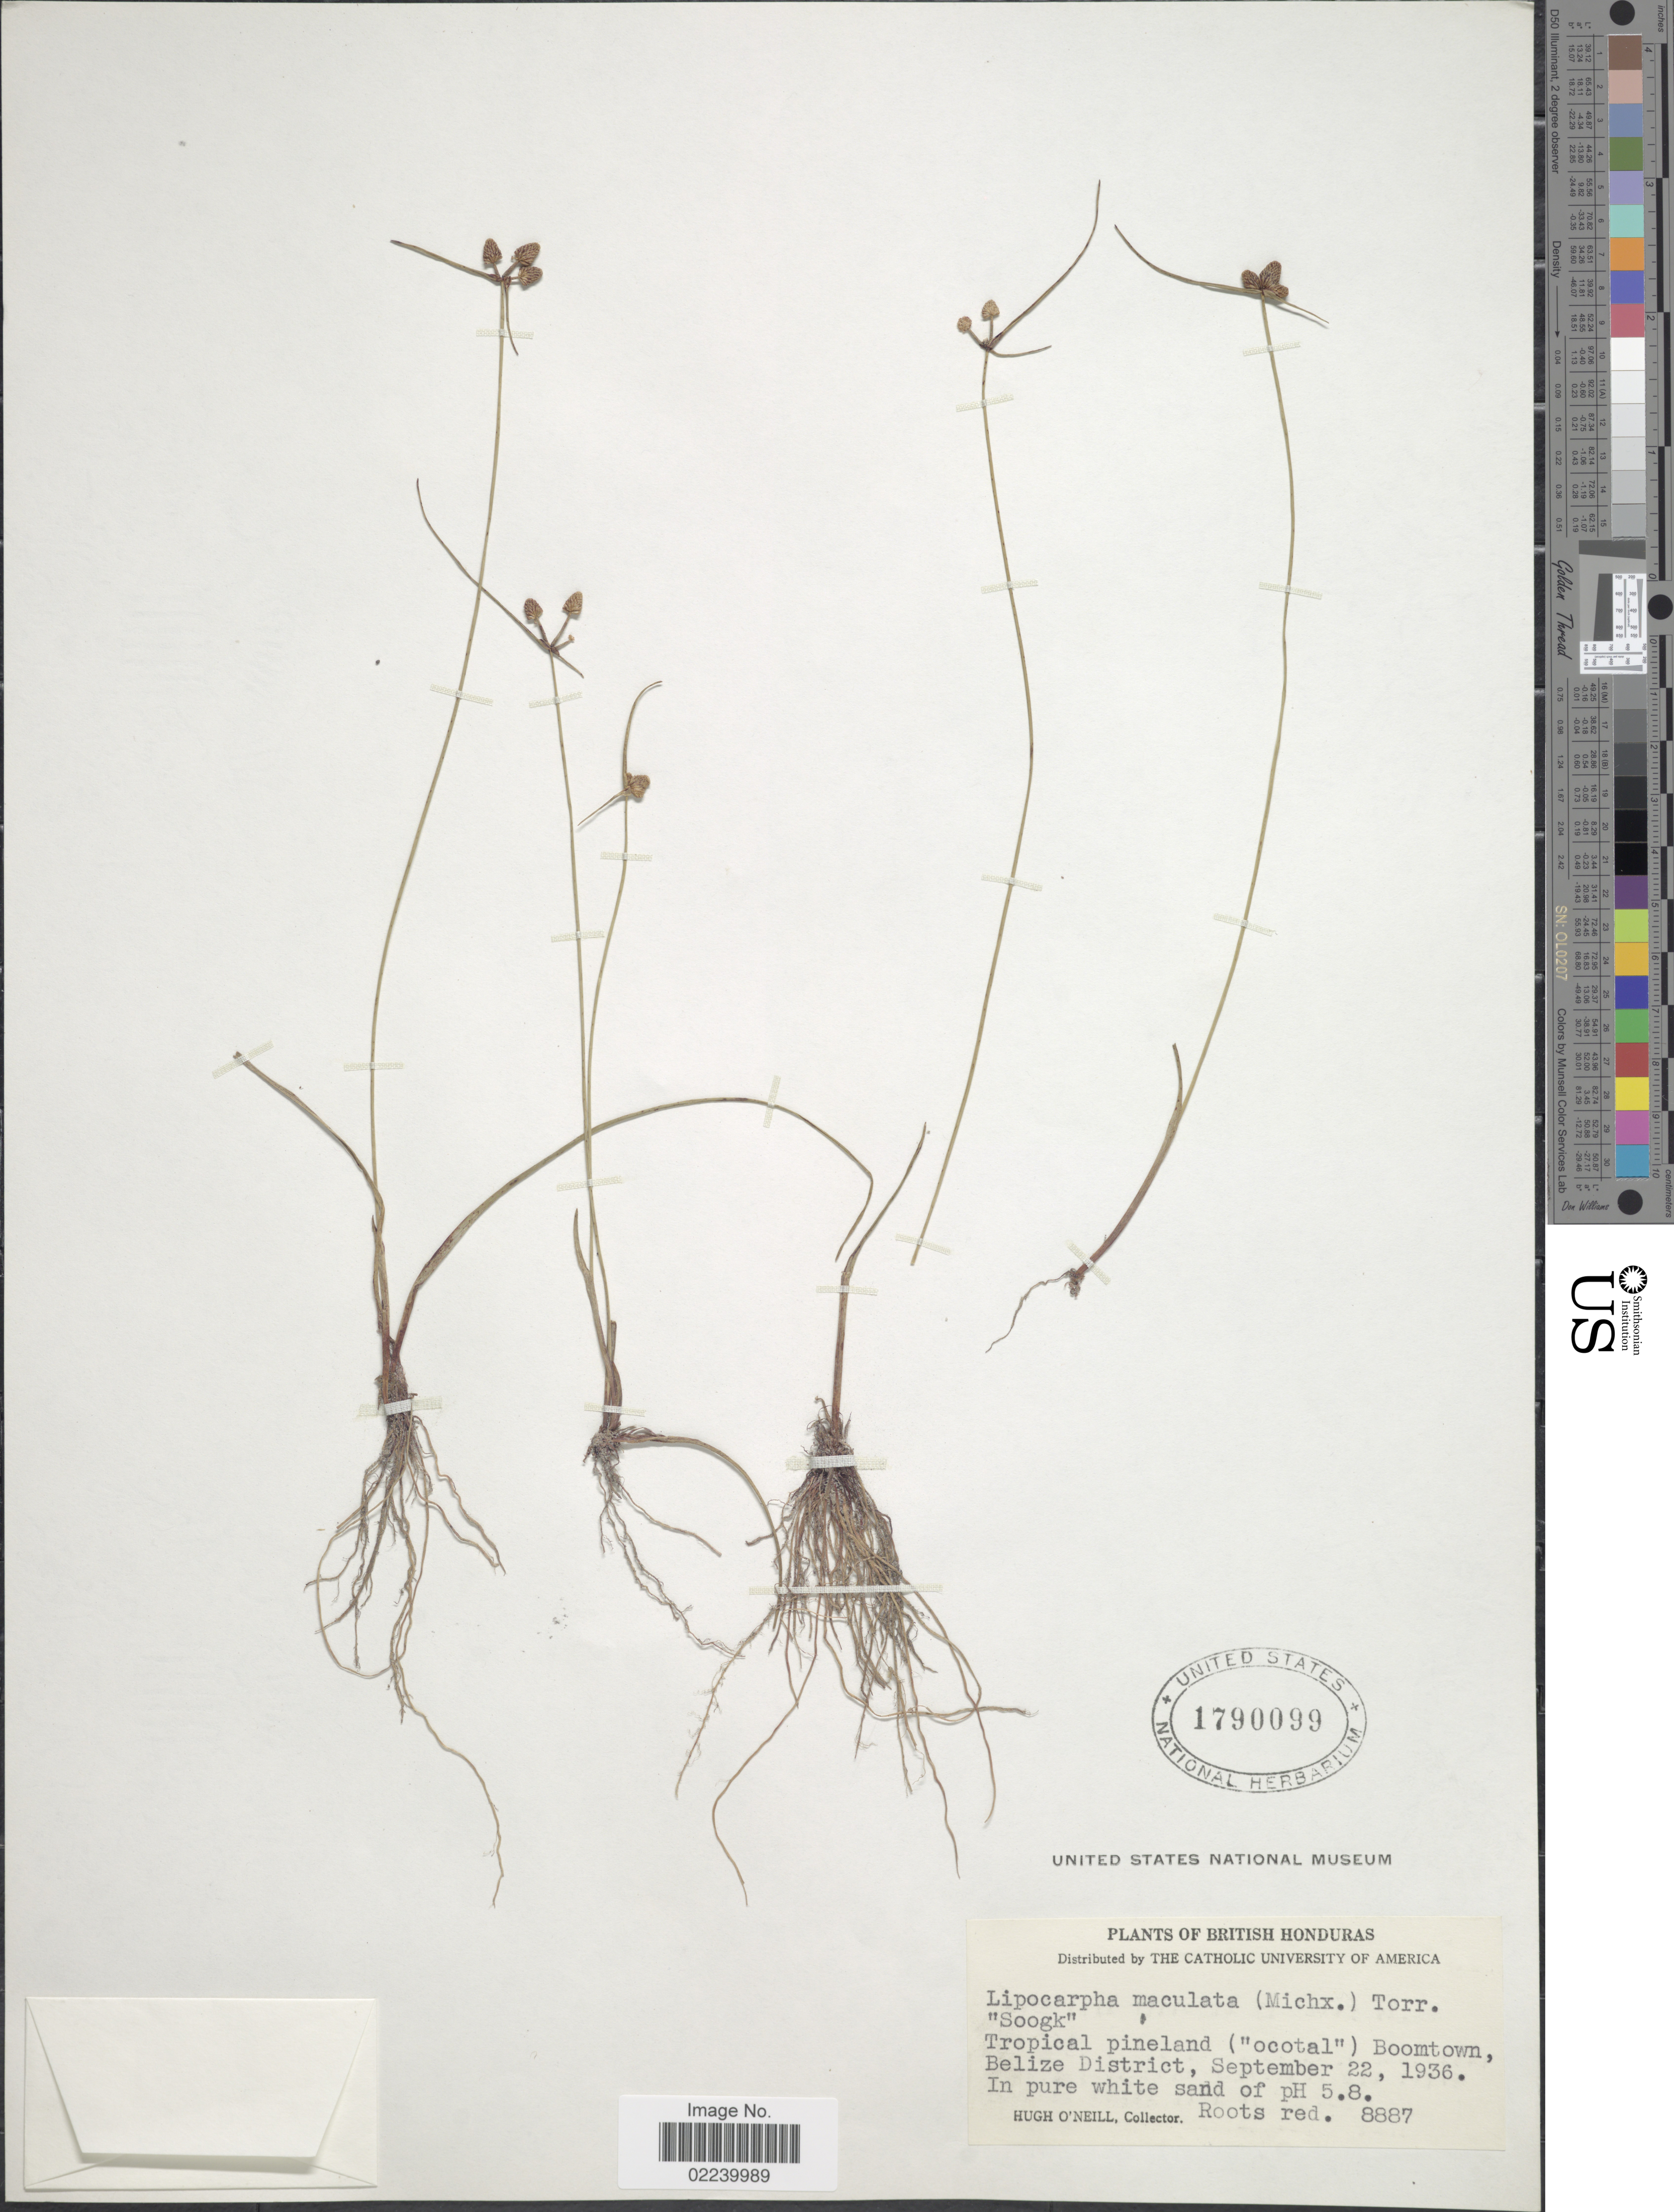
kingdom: Plantae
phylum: Tracheophyta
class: Liliopsida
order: Poales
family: Cyperaceae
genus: Cyperus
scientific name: Cyperus salzmannianus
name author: (Steud.) Bauters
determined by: Strong, M. T., (US), Smithsonian Institution - National Museum of Natural History (UNITED STATES)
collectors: H. O'Neill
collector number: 8887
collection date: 1936-09-22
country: Belize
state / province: Belize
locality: British Honduras, Tropical pineland ("ocotal") Boomtown, Belize District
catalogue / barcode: US 1790099